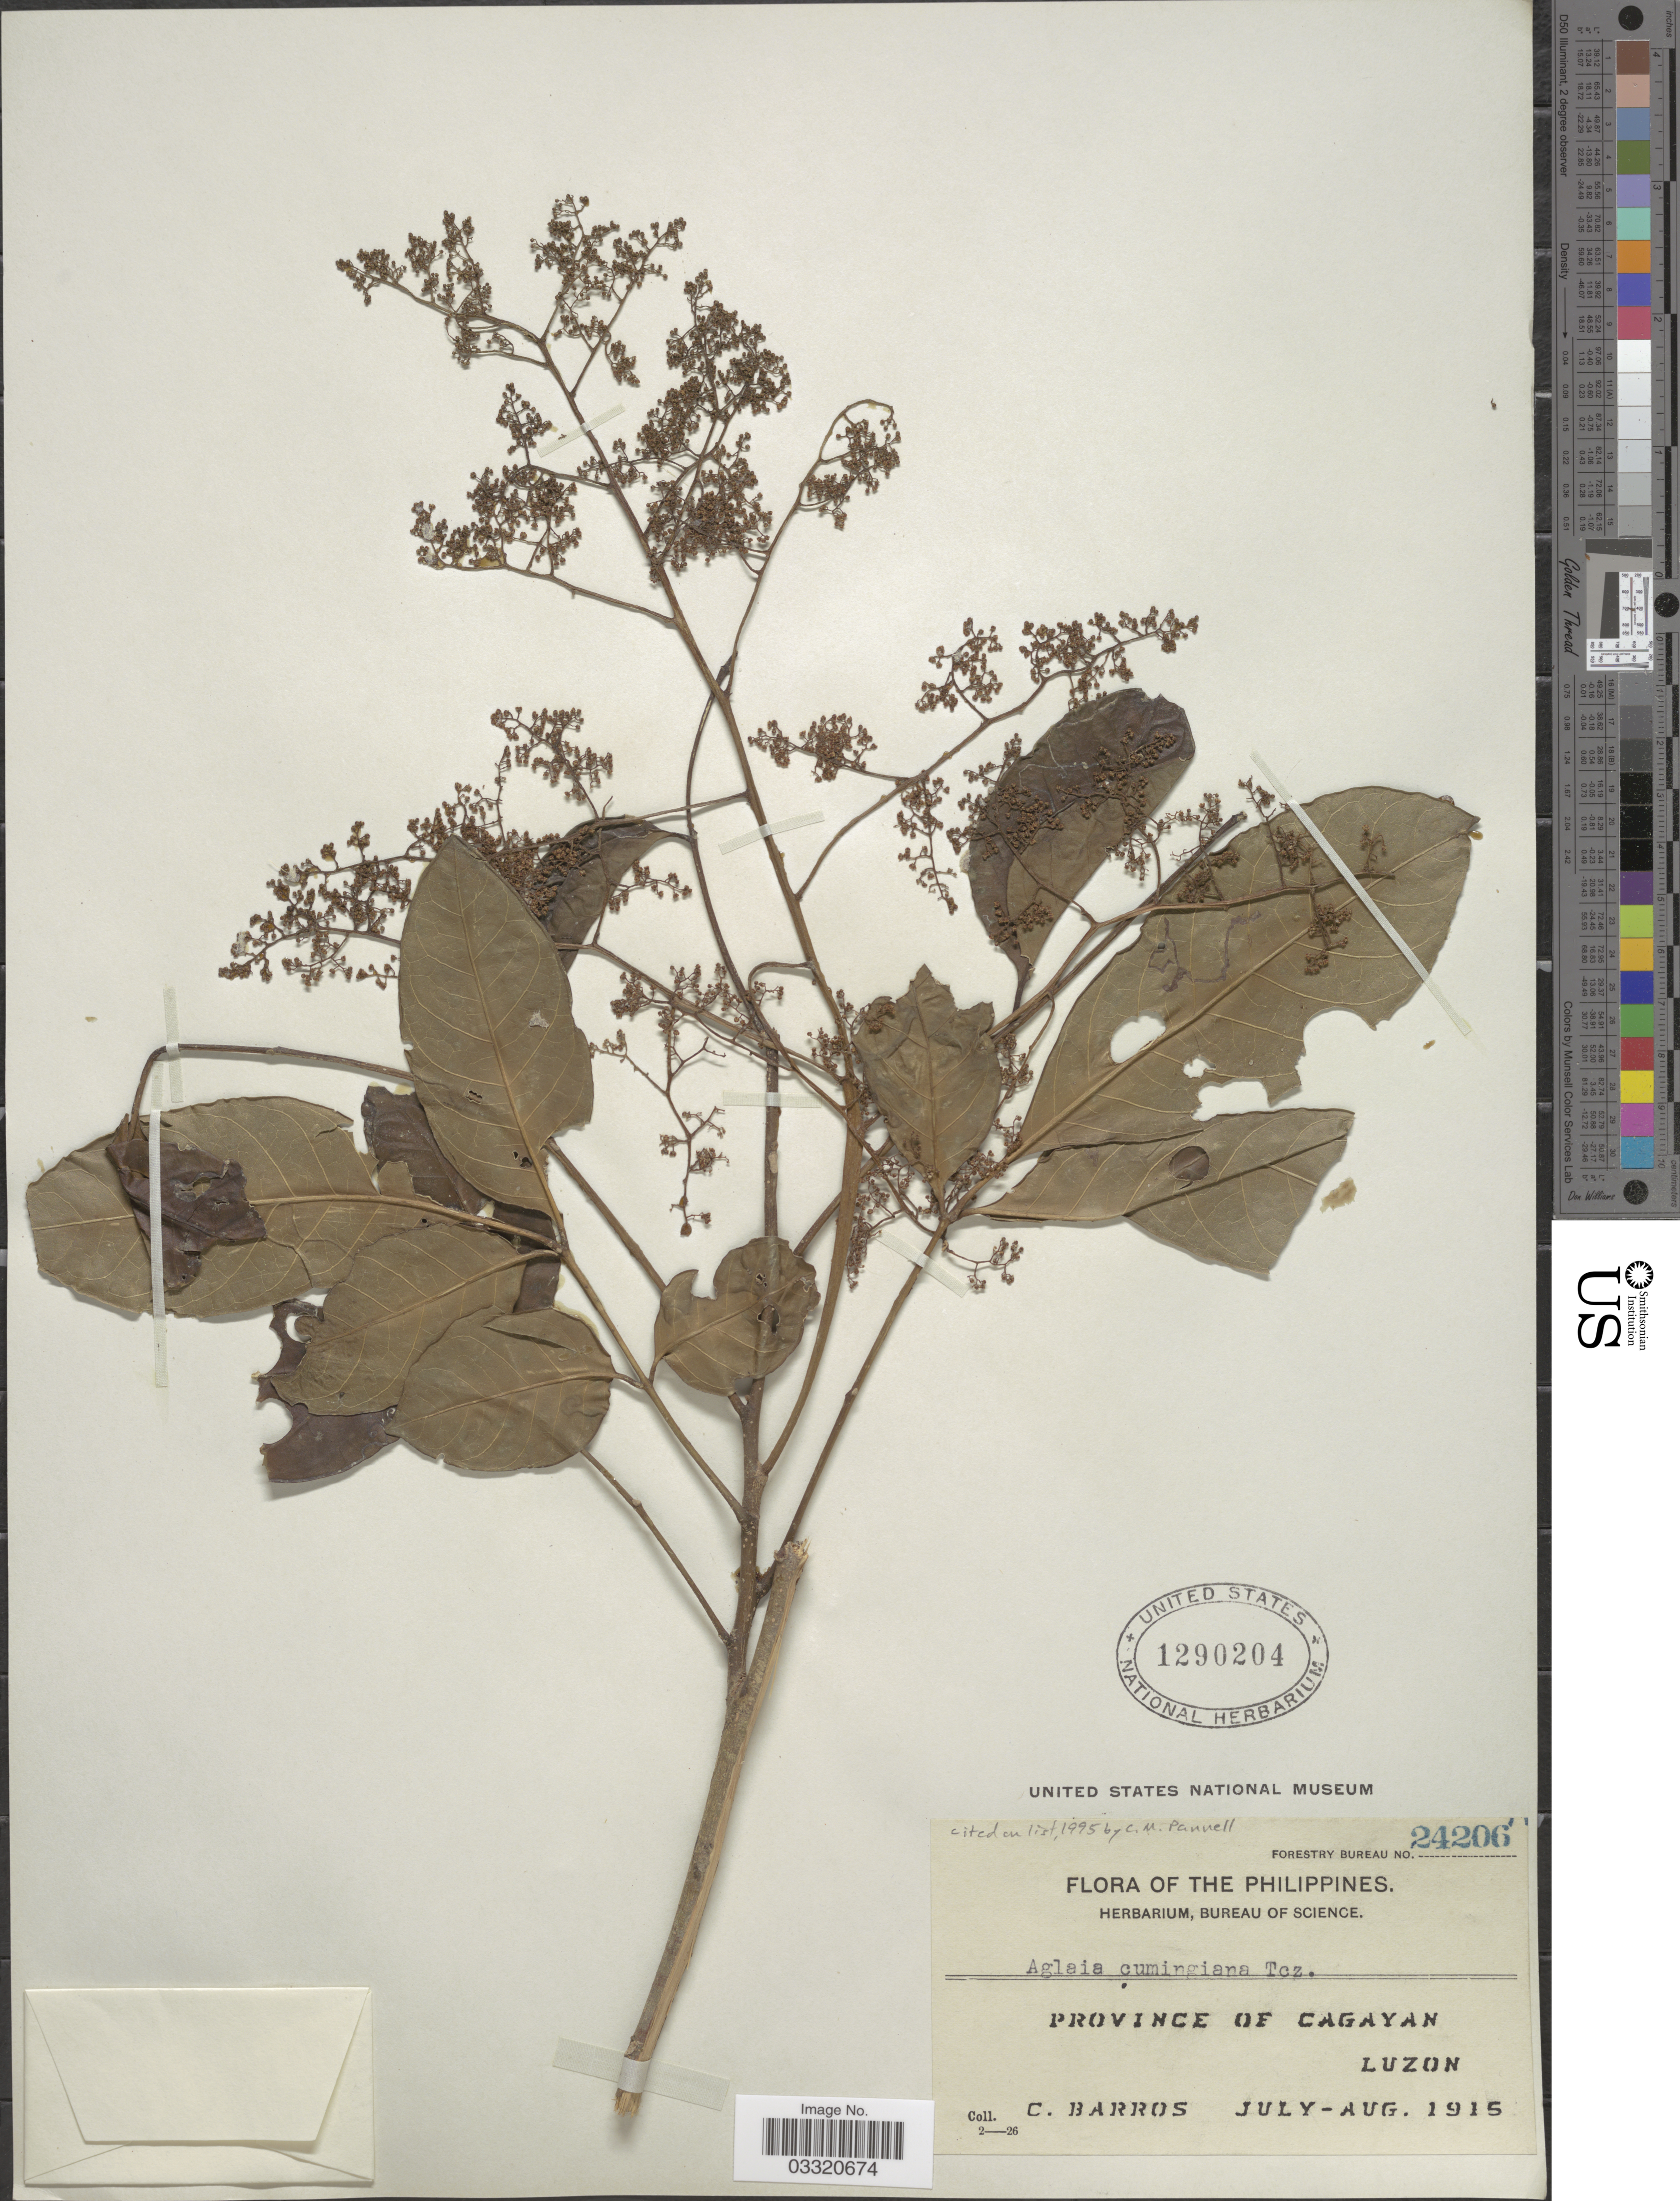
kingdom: Plantae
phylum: Tracheophyta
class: Magnoliopsida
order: Sapindales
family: Meliaceae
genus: Aglaia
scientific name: Aglaia cumingiana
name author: Turcz.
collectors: C. Barros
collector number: Forestry Bureau 24206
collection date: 1915-07/1915-08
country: Philippines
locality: Province of Cagayan, Luzon.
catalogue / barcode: US 1290204